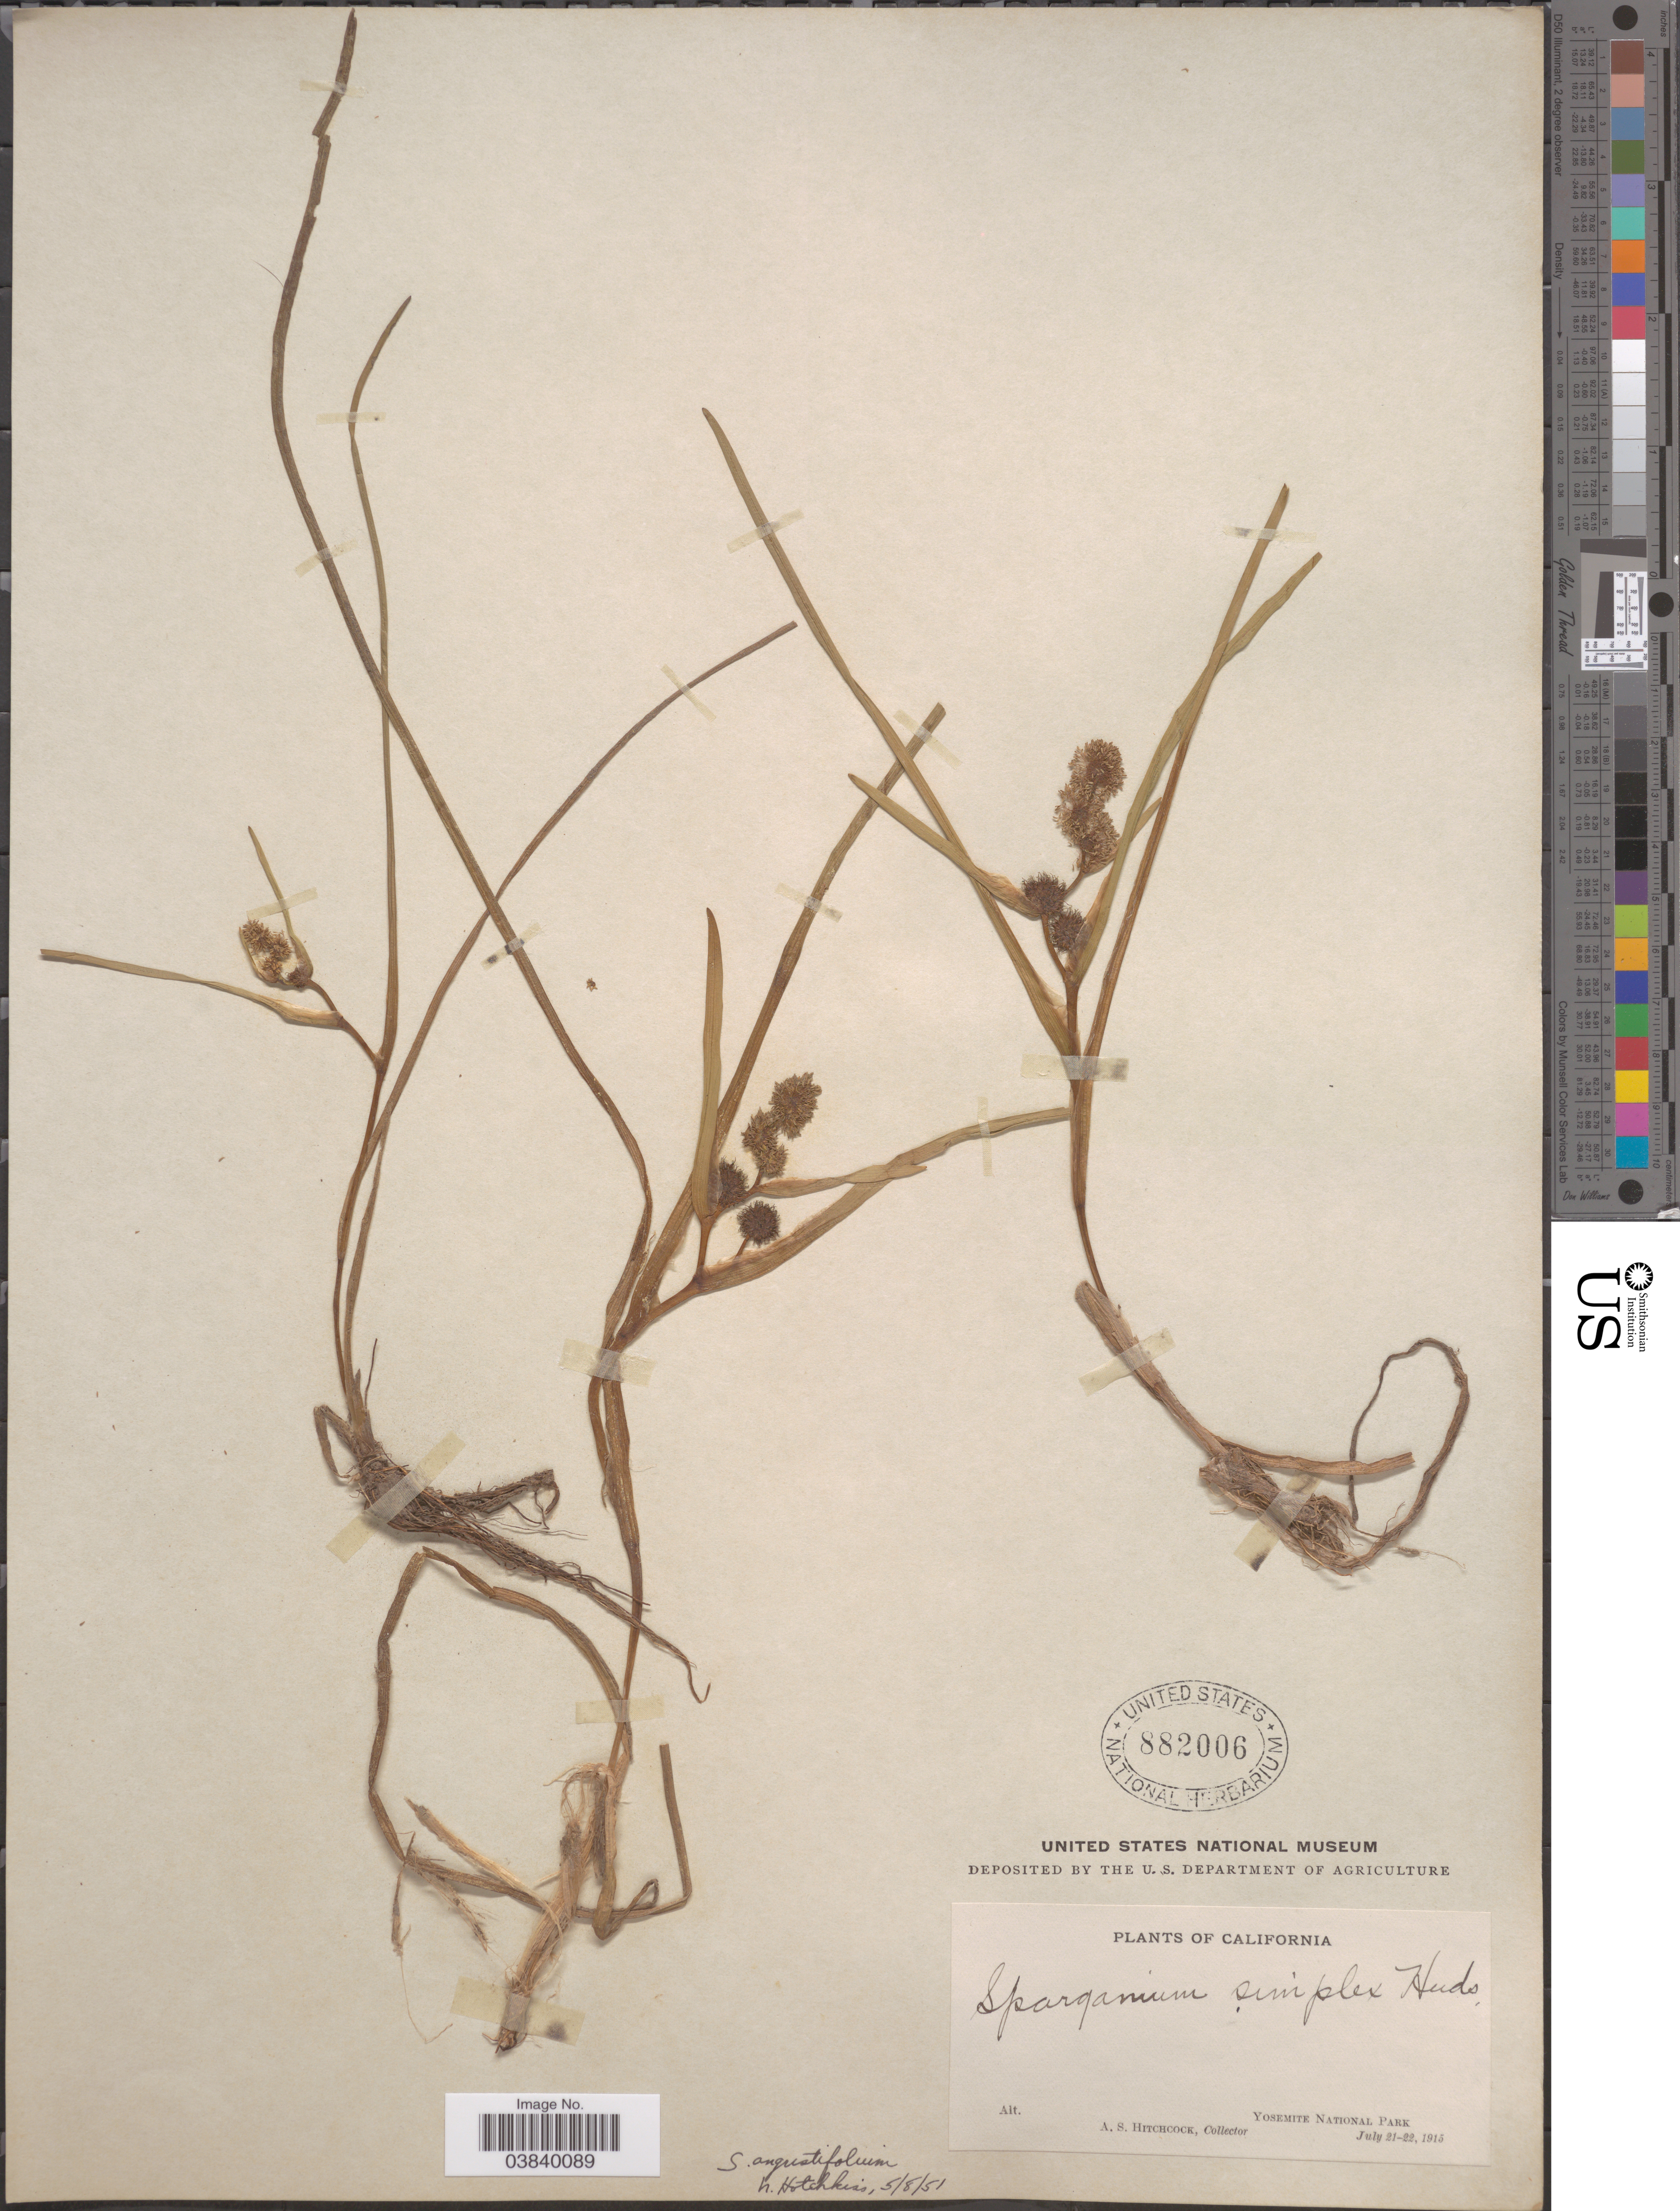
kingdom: Plantae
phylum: Tracheophyta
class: Liliopsida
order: Poales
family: Typhaceae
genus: Sparganium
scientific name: Sparganium angustifolium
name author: Michx.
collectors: A. S. Hitchcock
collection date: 1915-07-21/1915-07-22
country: United States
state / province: California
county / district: Mariposa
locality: Yosemite National Park.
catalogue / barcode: US 882006